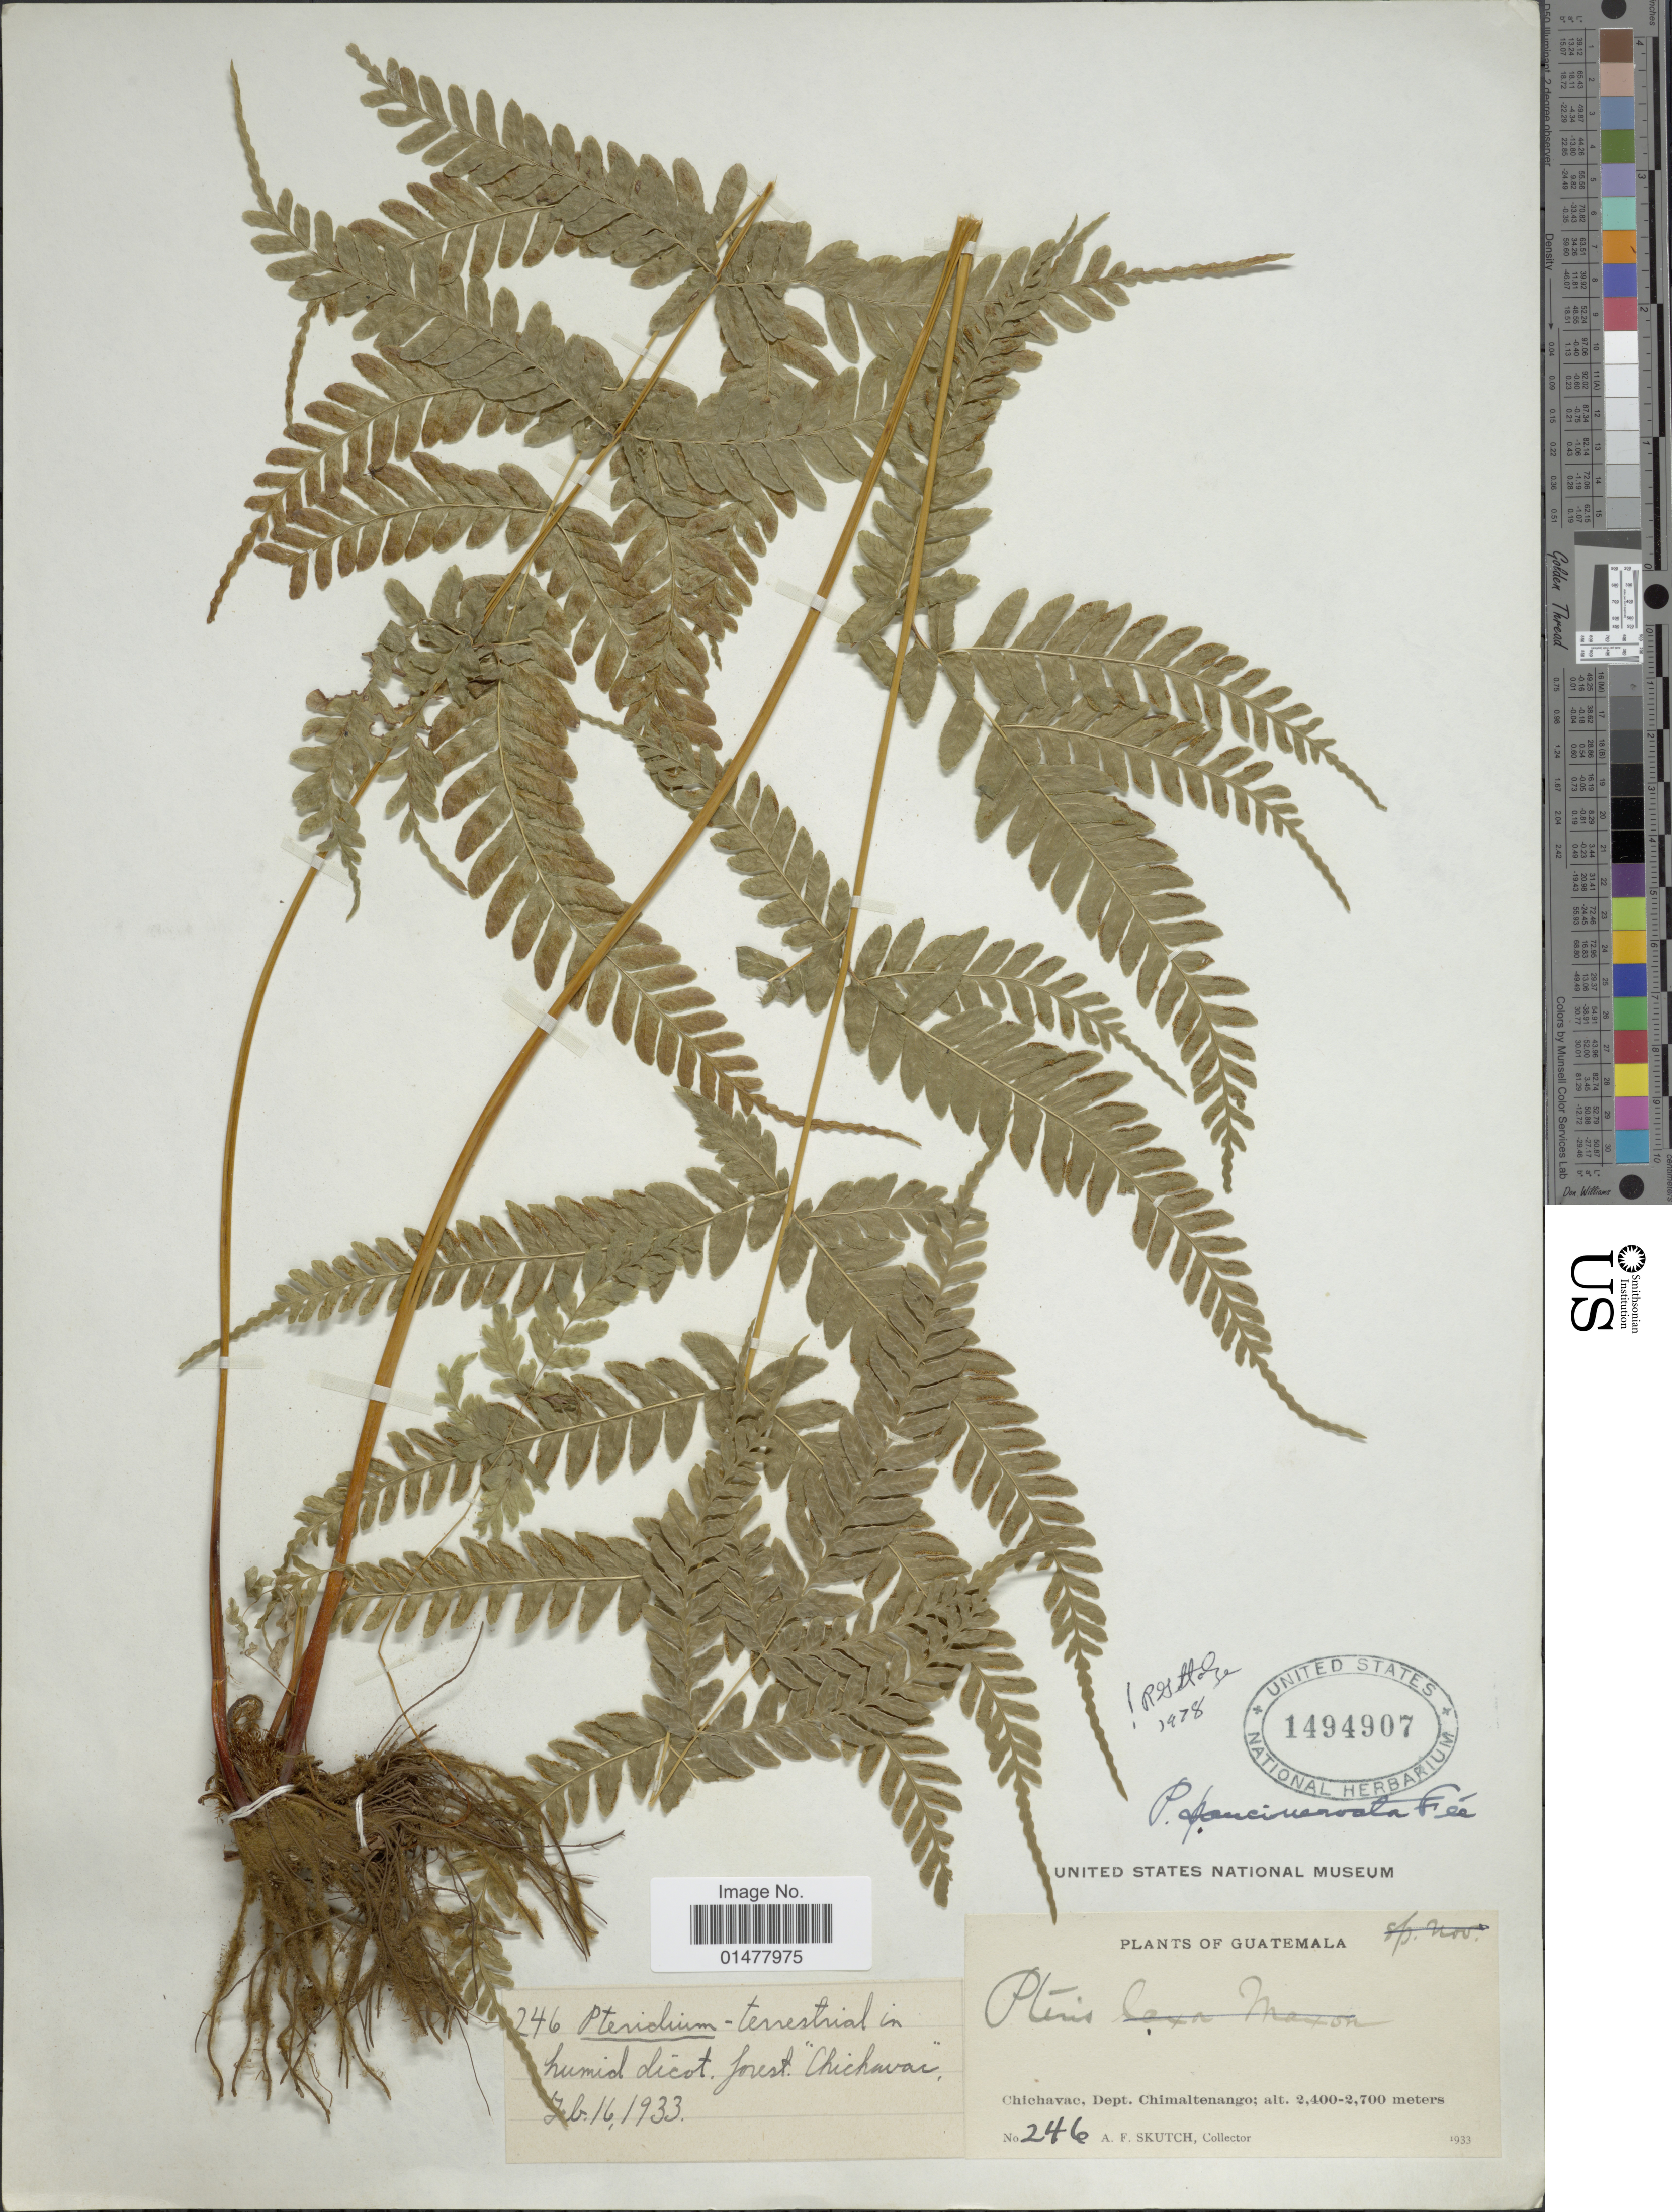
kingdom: Plantae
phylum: Tracheophyta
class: Polypodiopsida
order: Polypodiales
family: Pteridaceae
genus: Pteris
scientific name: Pteris paucinervata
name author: Fée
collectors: A. F. Skutch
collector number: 246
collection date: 1933-02-16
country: Guatemala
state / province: Chimaltenango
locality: PLants of Guatemala, Chichavac, dept. Chimatenango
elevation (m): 2400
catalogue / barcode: US 1494907